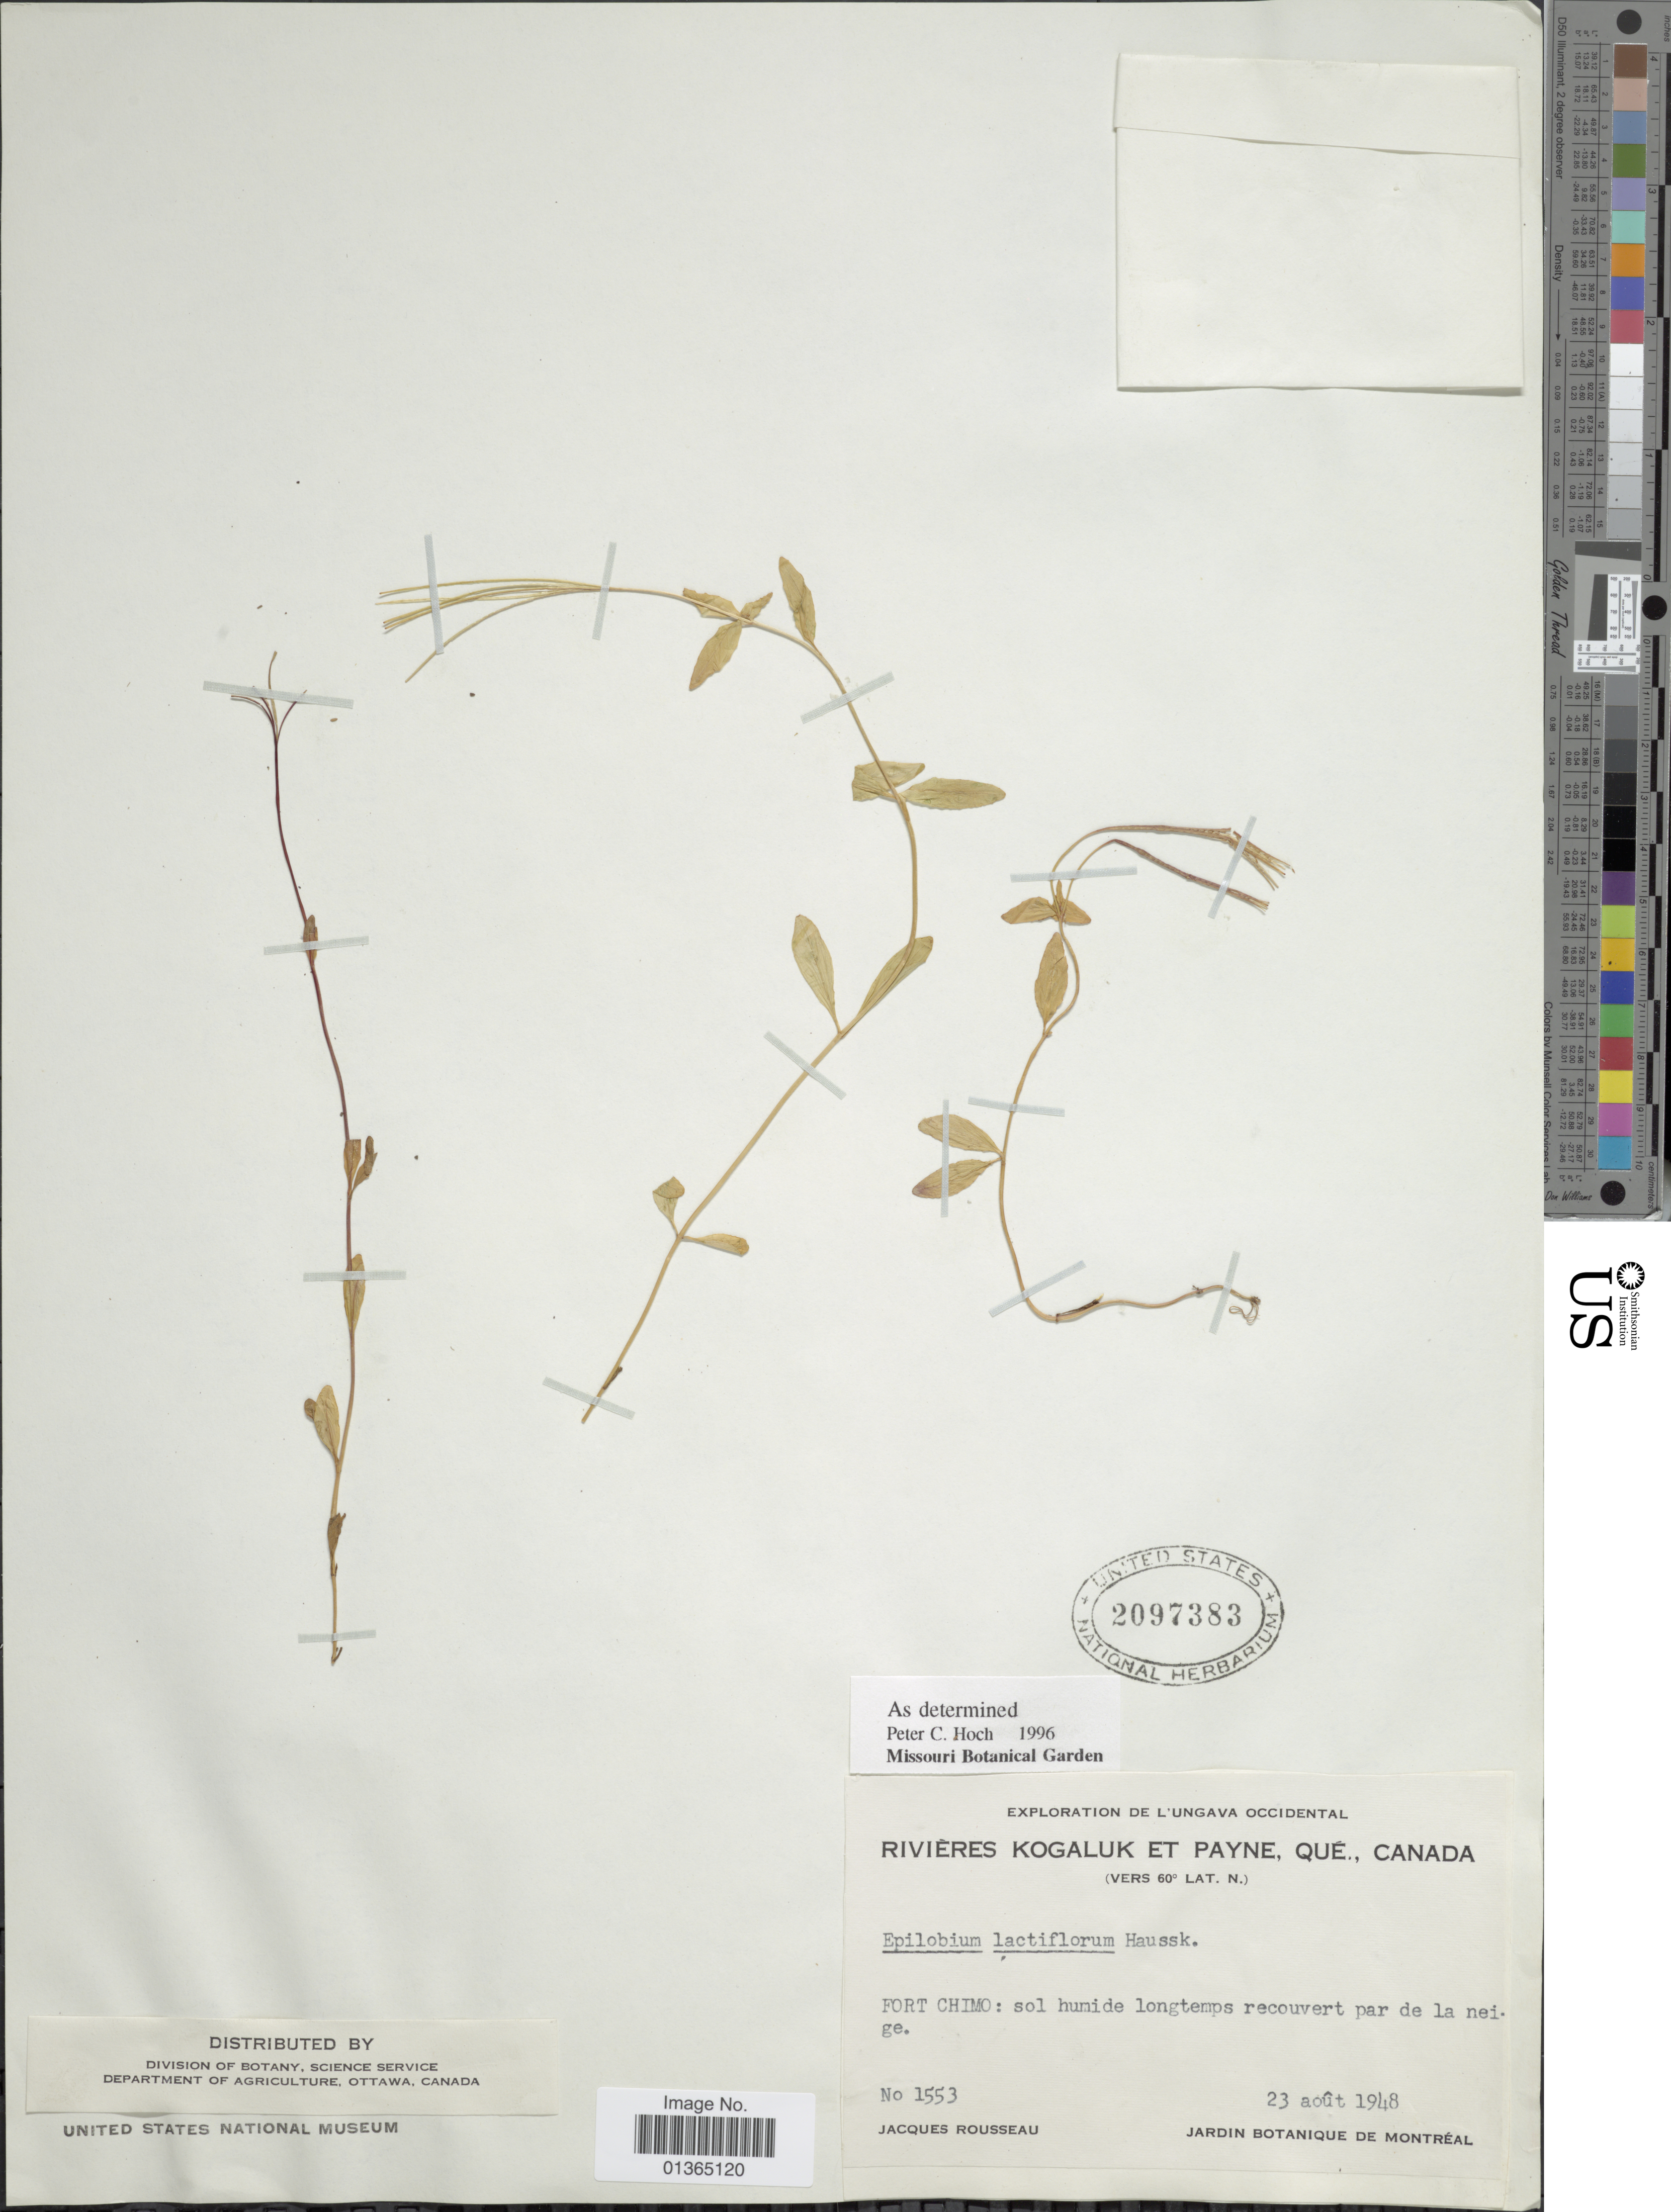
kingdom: Plantae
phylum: Tracheophyta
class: Magnoliopsida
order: Myrtales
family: Onagraceae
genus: Epilobium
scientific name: Epilobium lactiflorum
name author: Hausskn.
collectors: J. Rousseau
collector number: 1553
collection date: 1948-08-23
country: Canada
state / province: Quebec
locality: Rivières Kogaluk et Payne. Fort Chimo.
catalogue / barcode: US 2097383